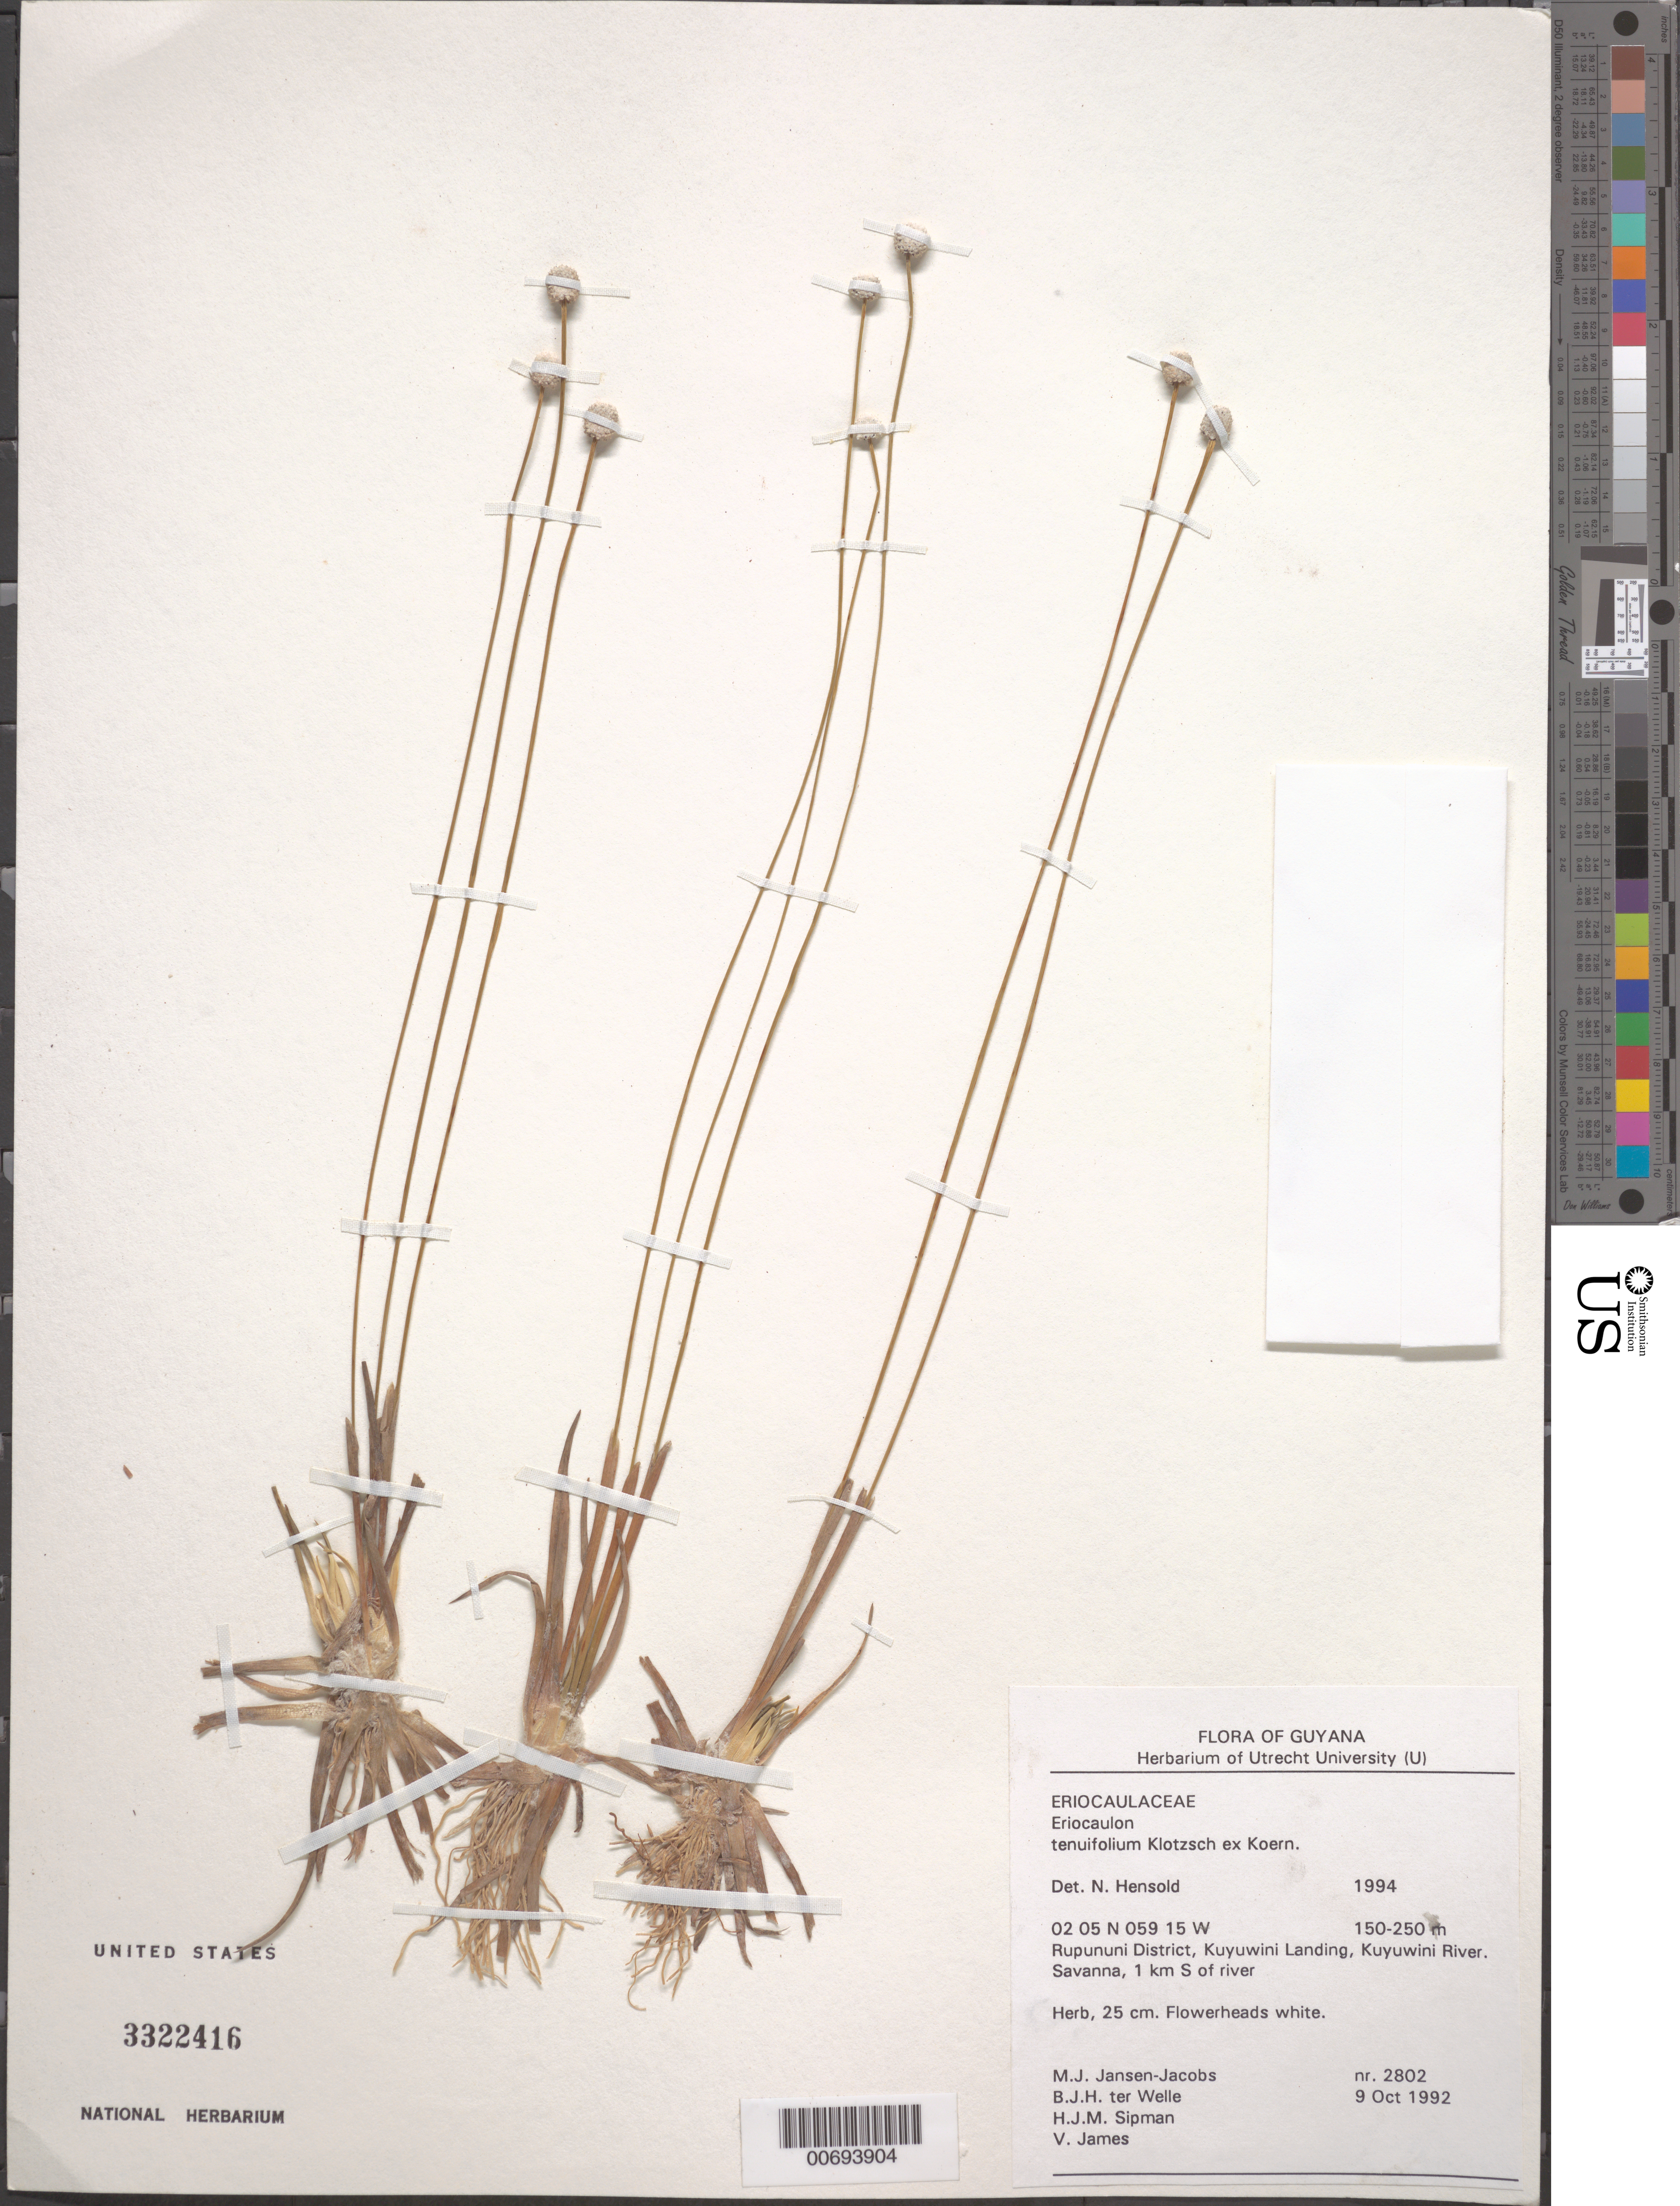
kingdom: Plantae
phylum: Tracheophyta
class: Liliopsida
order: Poales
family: Eriocaulaceae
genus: Eriocaulon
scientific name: Eriocaulon tenuifolium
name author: Klotzsch ex Körn.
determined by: Hensold, N.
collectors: M. J. Jansen-Jacobs, B. Welle, H. J. M. Sipman & V. James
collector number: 2802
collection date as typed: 9-Oct-92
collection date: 1992-10-09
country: Guyana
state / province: U. Takutu-U. Essequibo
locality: Kuyuwini Landing, Kuyuwini River, Rupununi District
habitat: Savanna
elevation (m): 150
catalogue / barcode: US 3322416